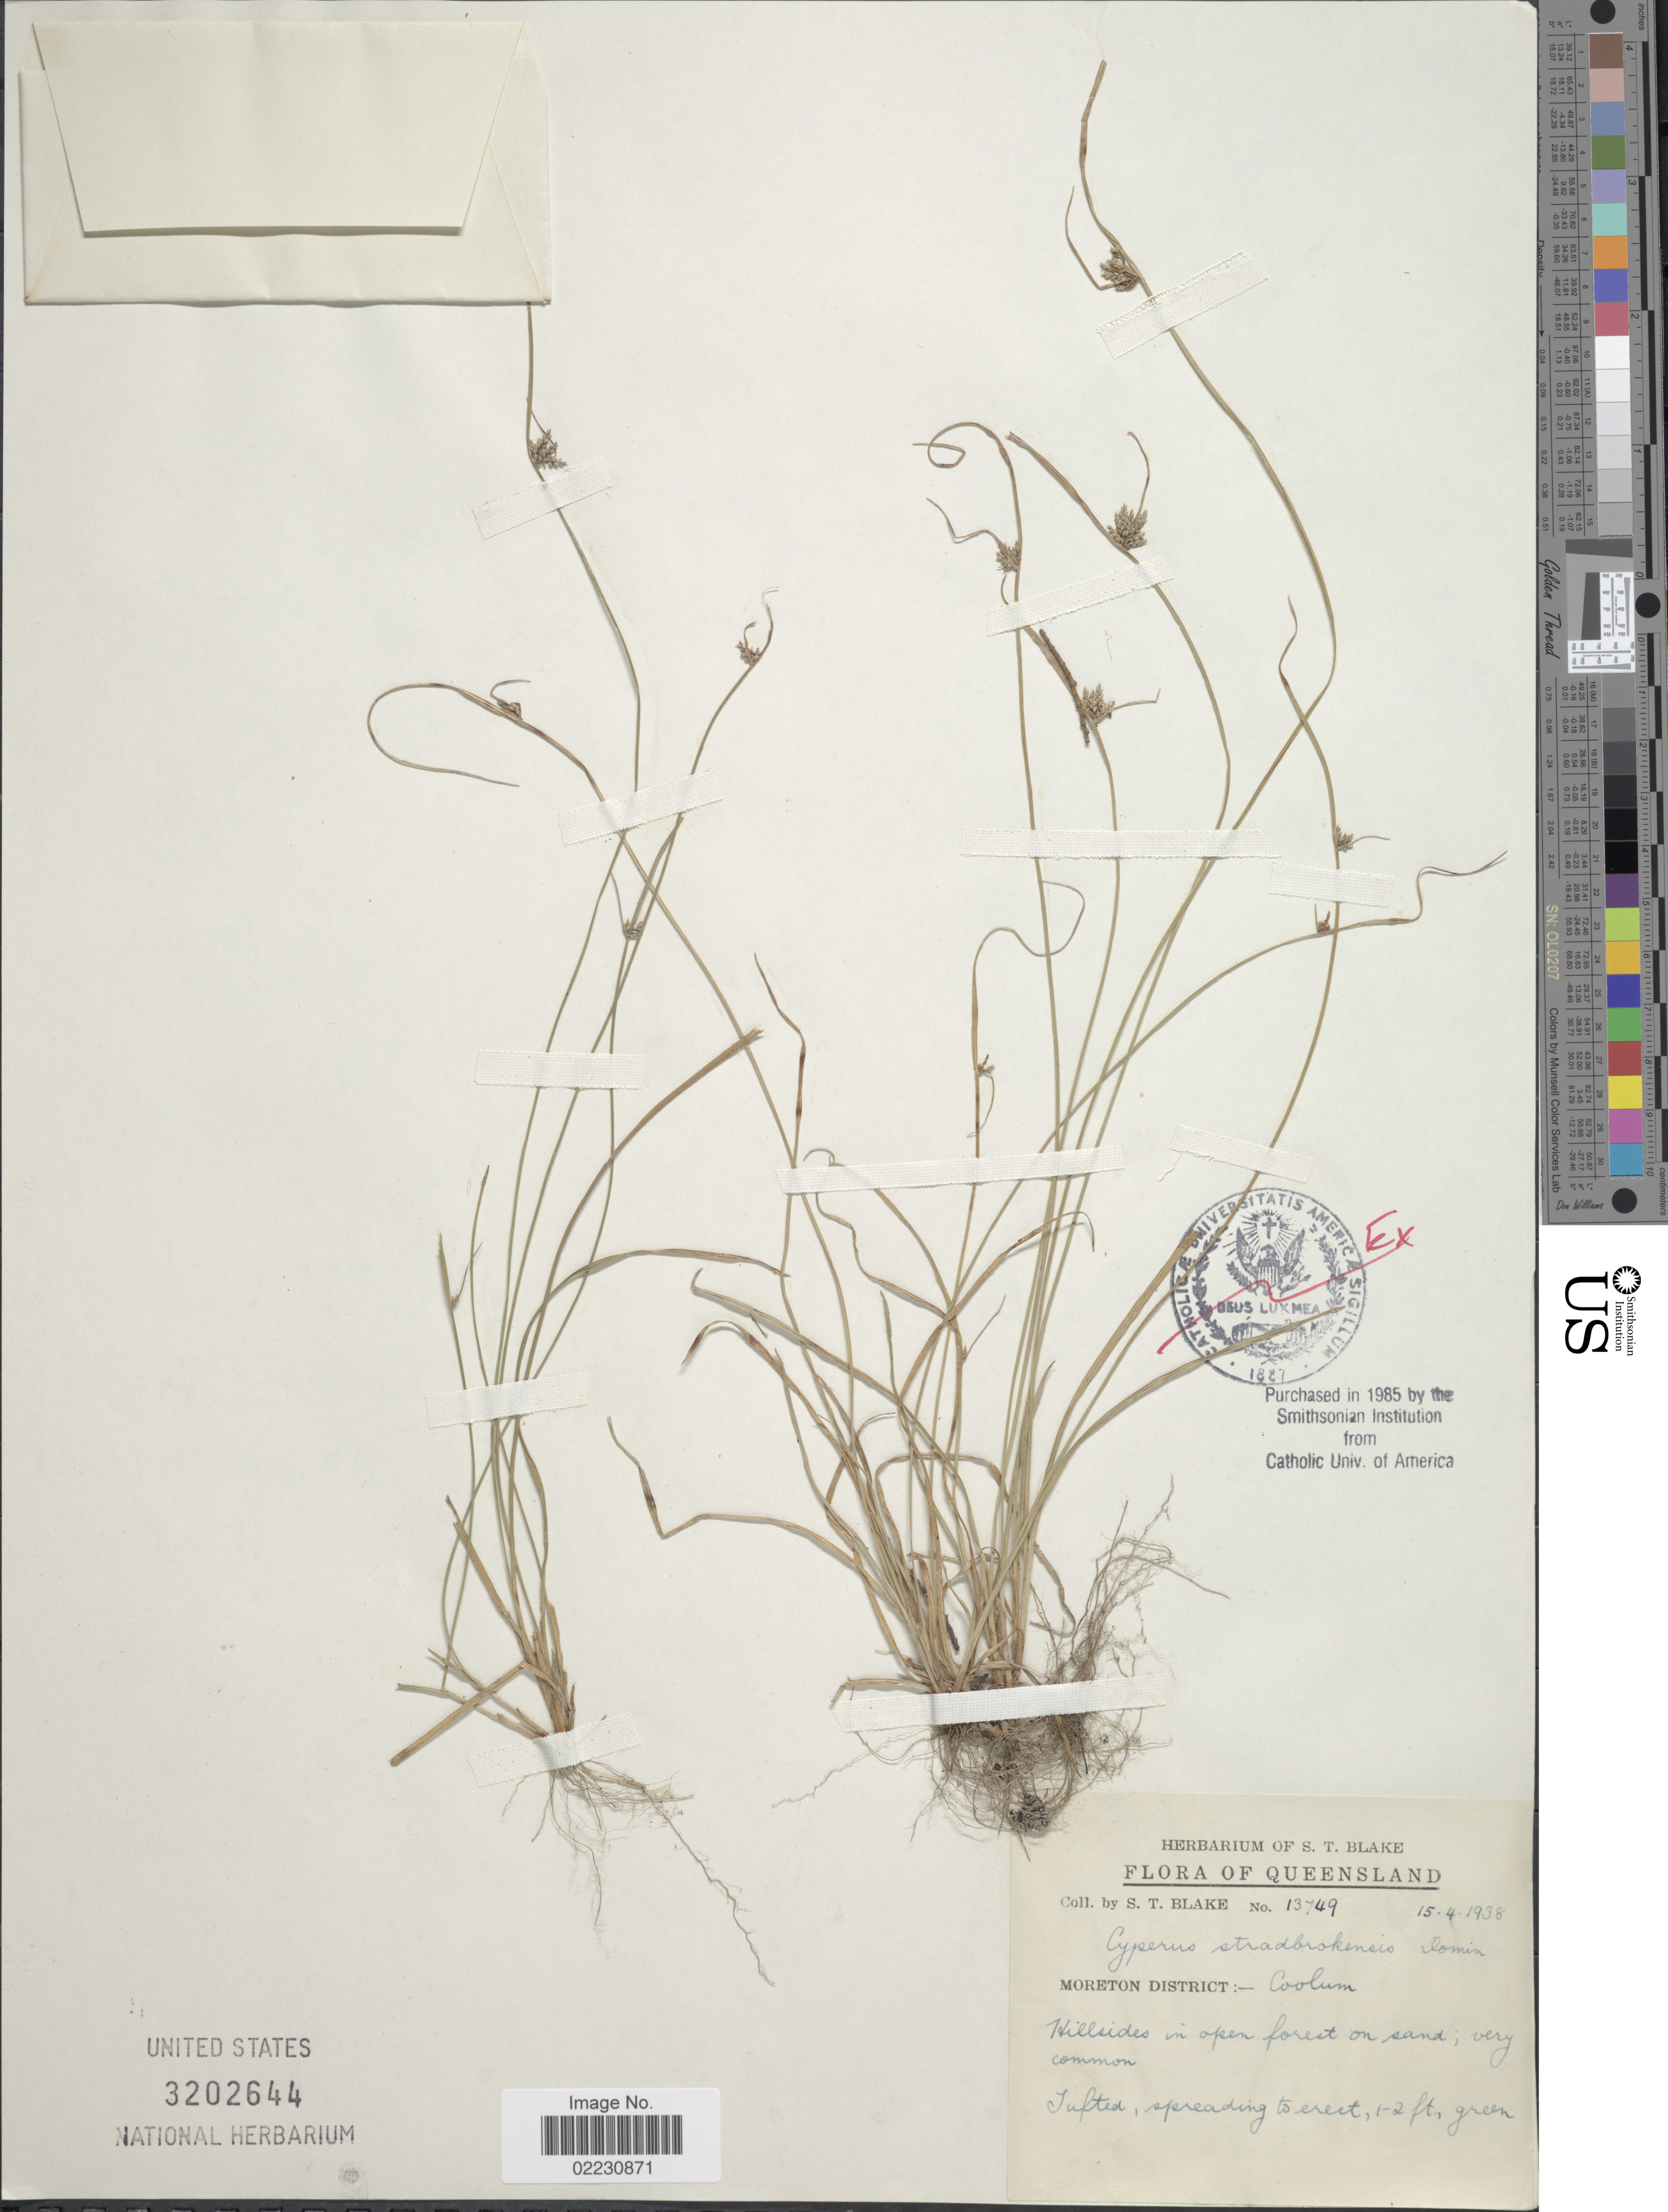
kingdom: Plantae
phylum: Tracheophyta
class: Liliopsida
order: Poales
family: Cyperaceae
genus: Cyperus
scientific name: Cyperus stradbrokensis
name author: Domin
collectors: S. T. Blake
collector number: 13749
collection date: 1938-04-15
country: Australia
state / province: Queensland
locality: Moreton District, Coolum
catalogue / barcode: US 3202644